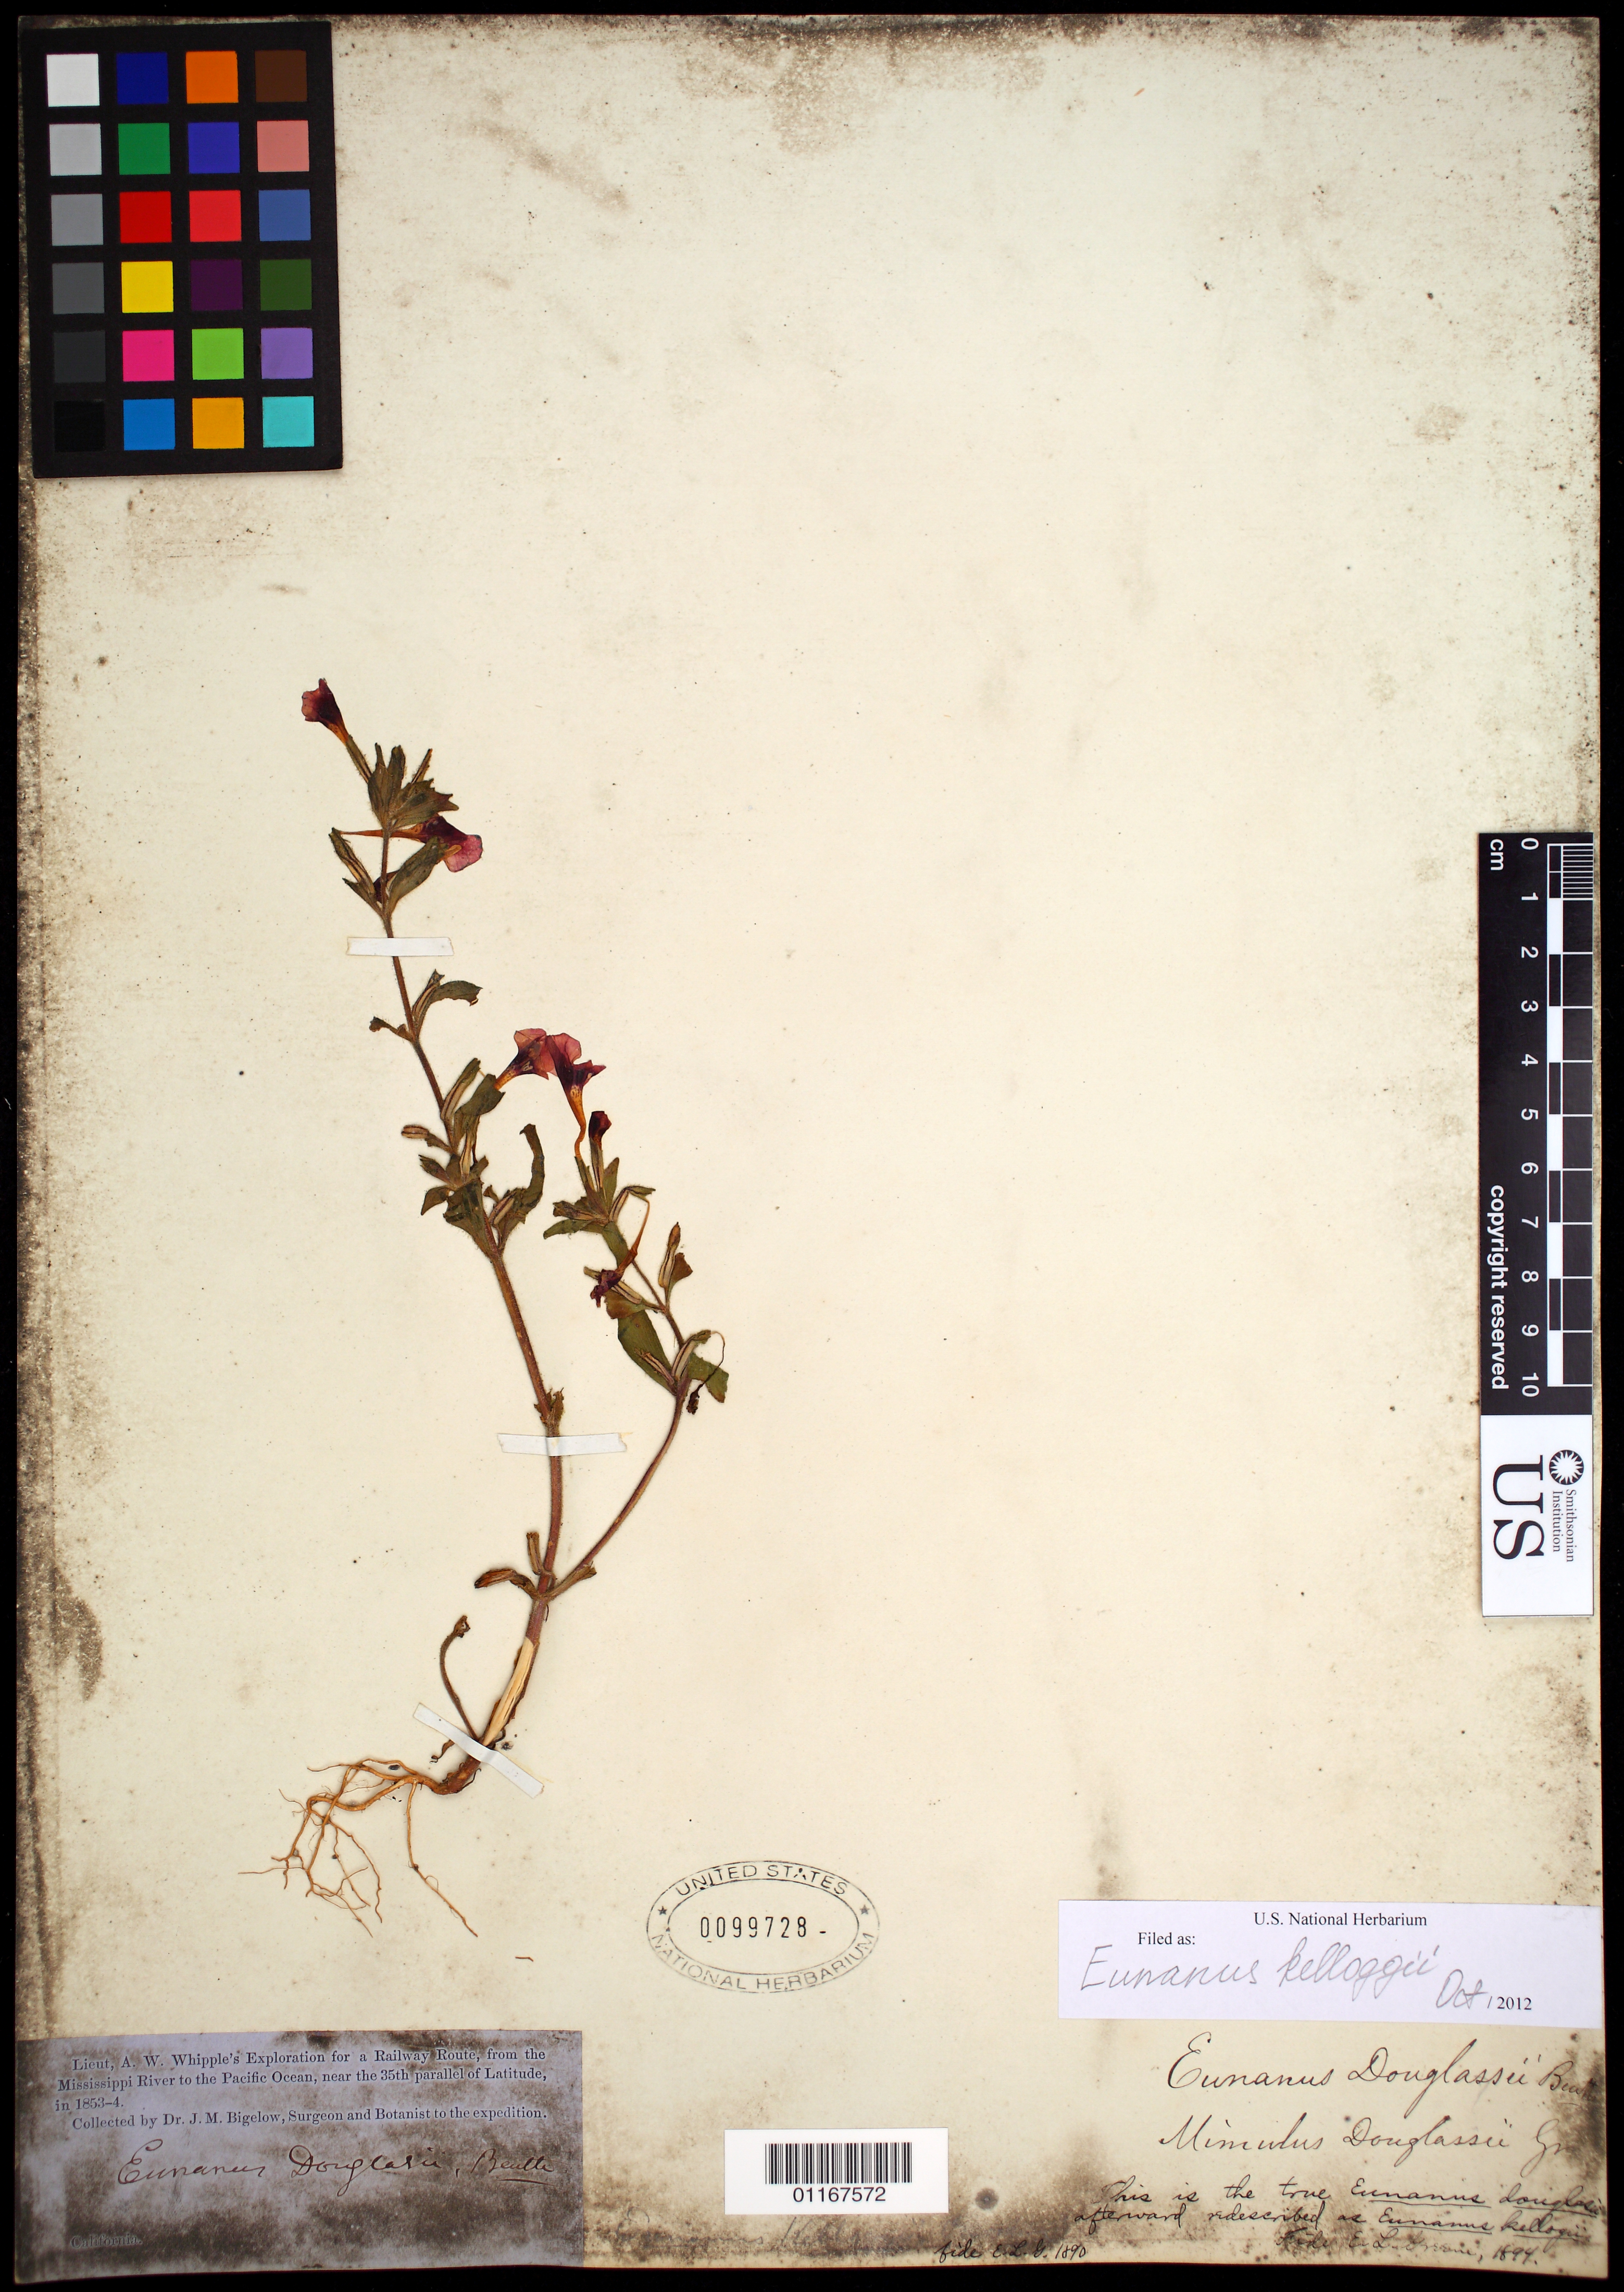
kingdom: Plantae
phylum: Tracheophyta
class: Magnoliopsida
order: Lamiales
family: Phrymaceae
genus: Eunanus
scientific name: Eunanus kelloggii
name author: Curran ex Greene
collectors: J. M. Bigelow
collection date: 1853/1854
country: United States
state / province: California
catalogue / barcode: US 99728